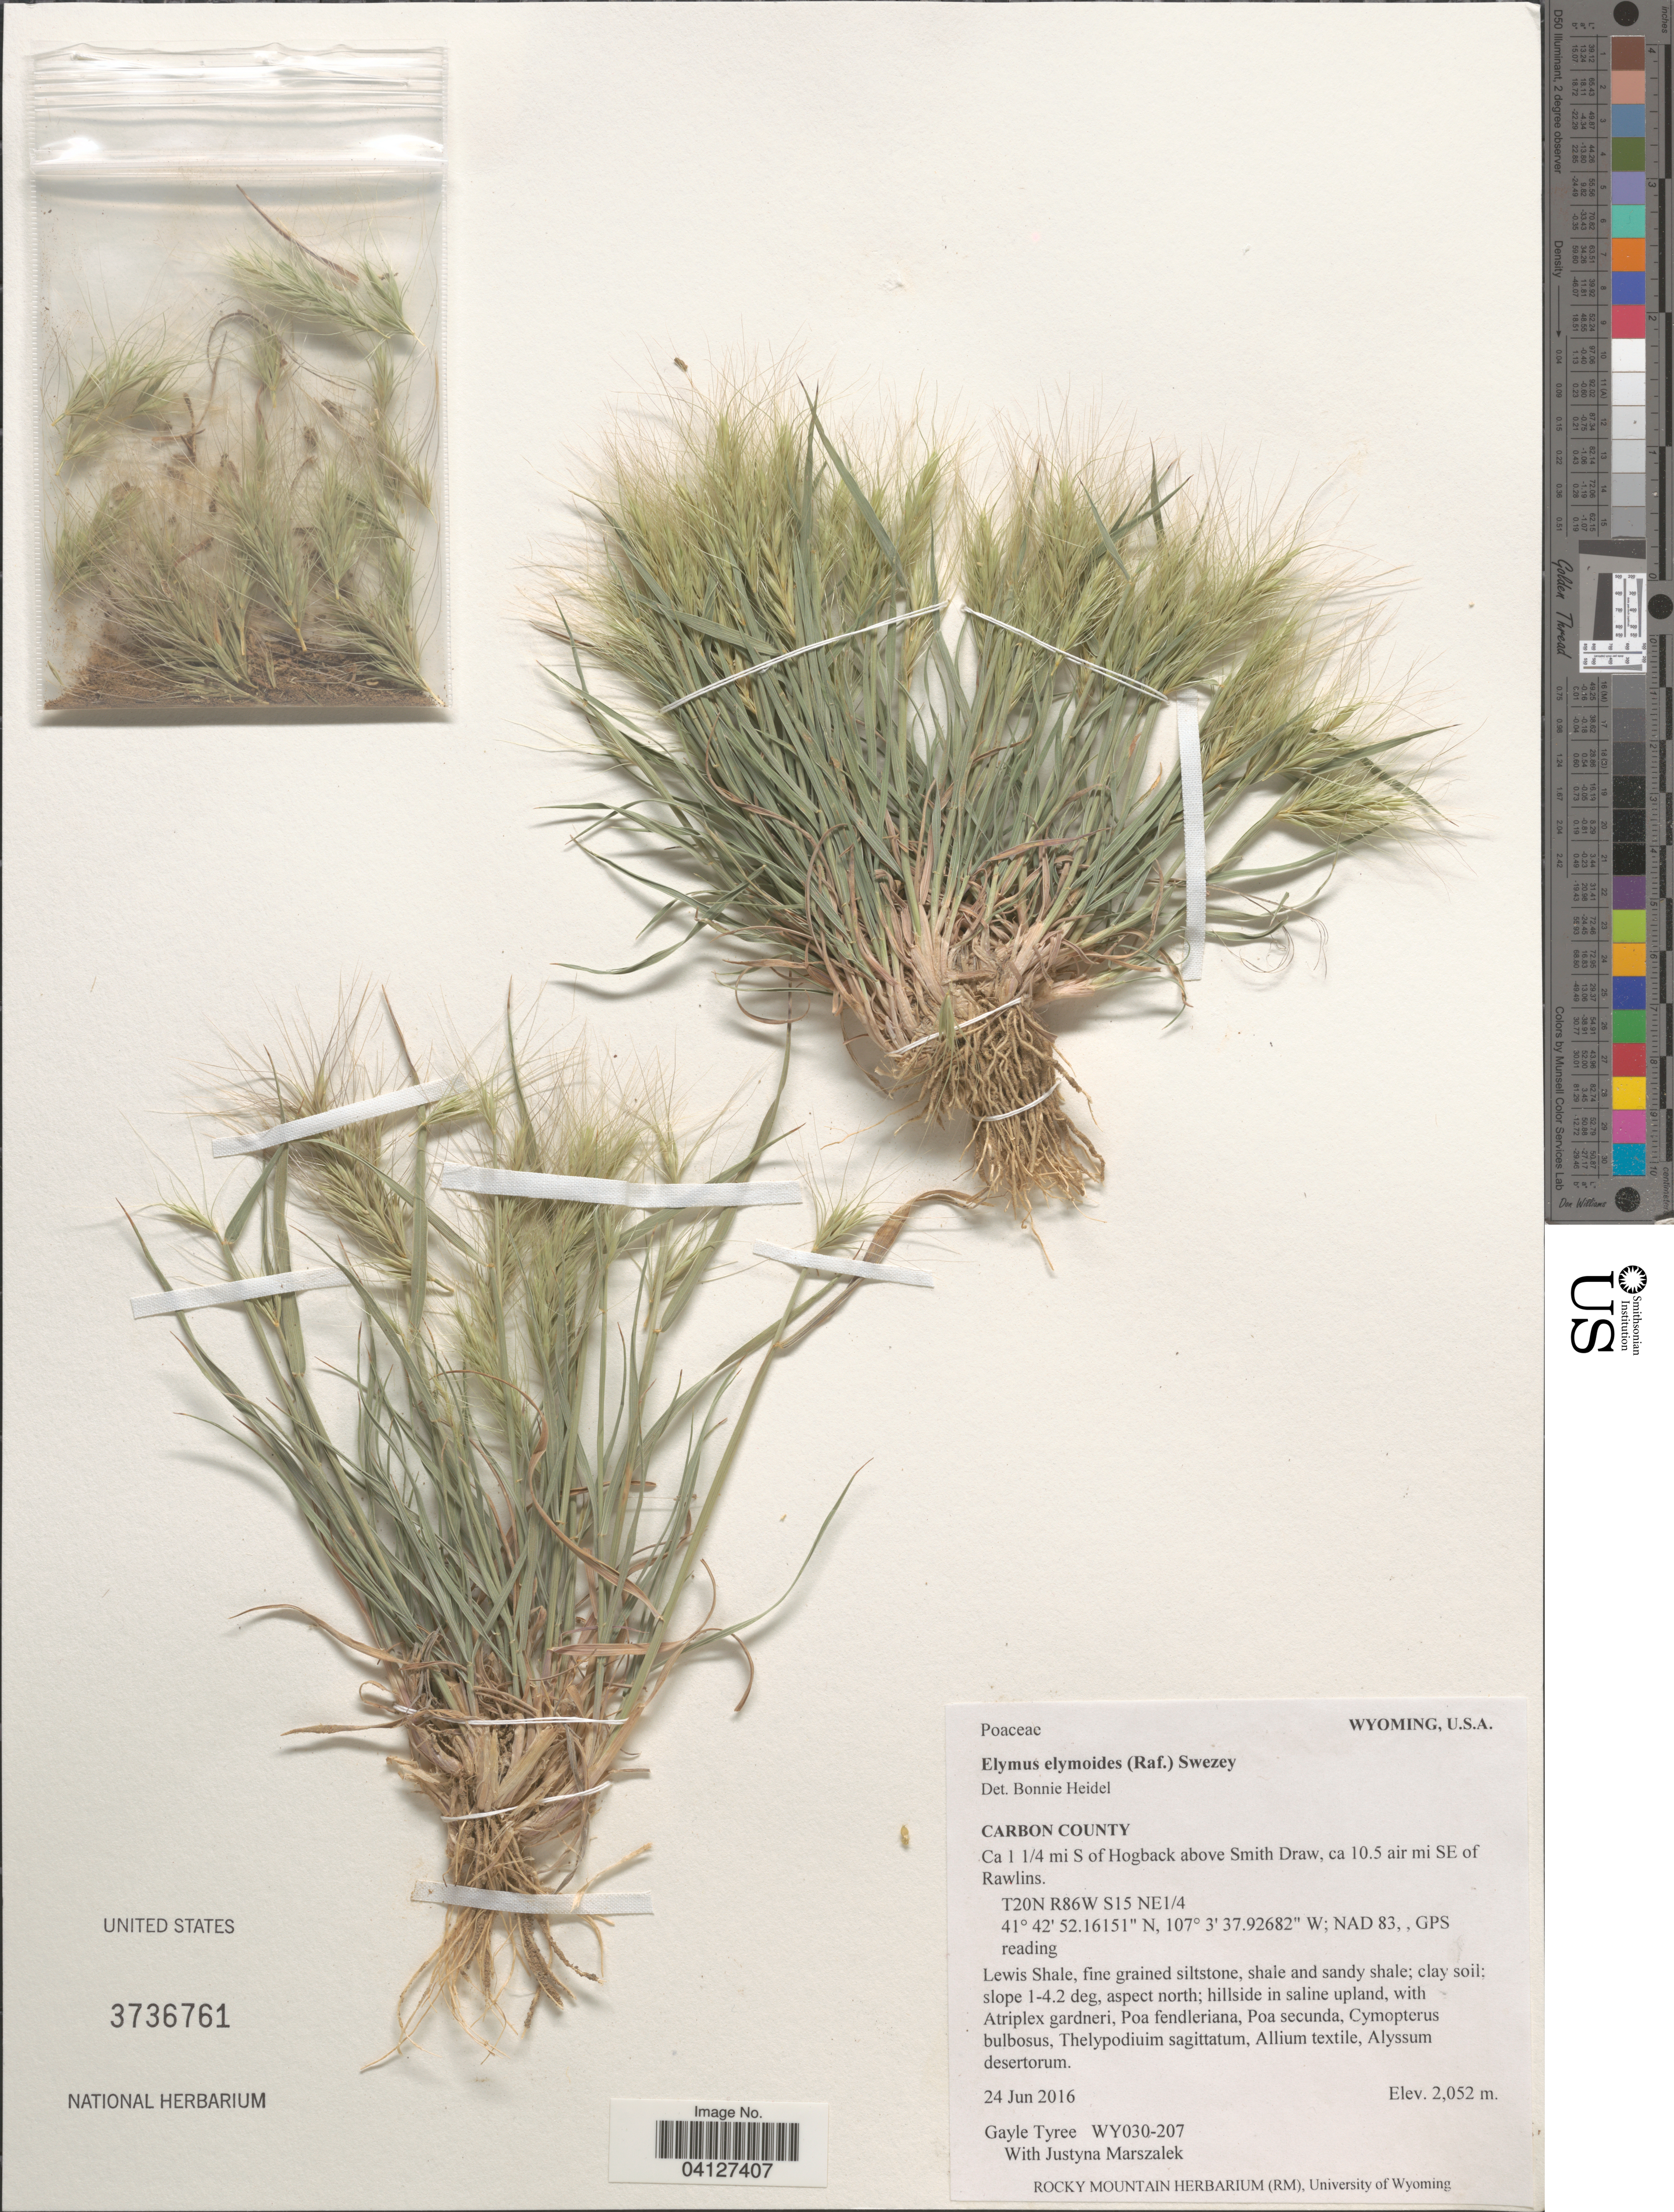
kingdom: Plantae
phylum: Tracheophyta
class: Liliopsida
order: Poales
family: Poaceae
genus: Elymus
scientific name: Elymus elymoides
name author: (Raf.) Swezey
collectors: G. Tyree & J. Marszalek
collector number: WY030-207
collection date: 2016-06-24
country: United States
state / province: Wyoming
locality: Carbon County. Ca 1 1/4 mi S of Hogback above Smith Draw, ca 10.5 air mi SE of Rawlins. T20N R86W S15 NE1/4.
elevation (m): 2052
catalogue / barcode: US 3736761